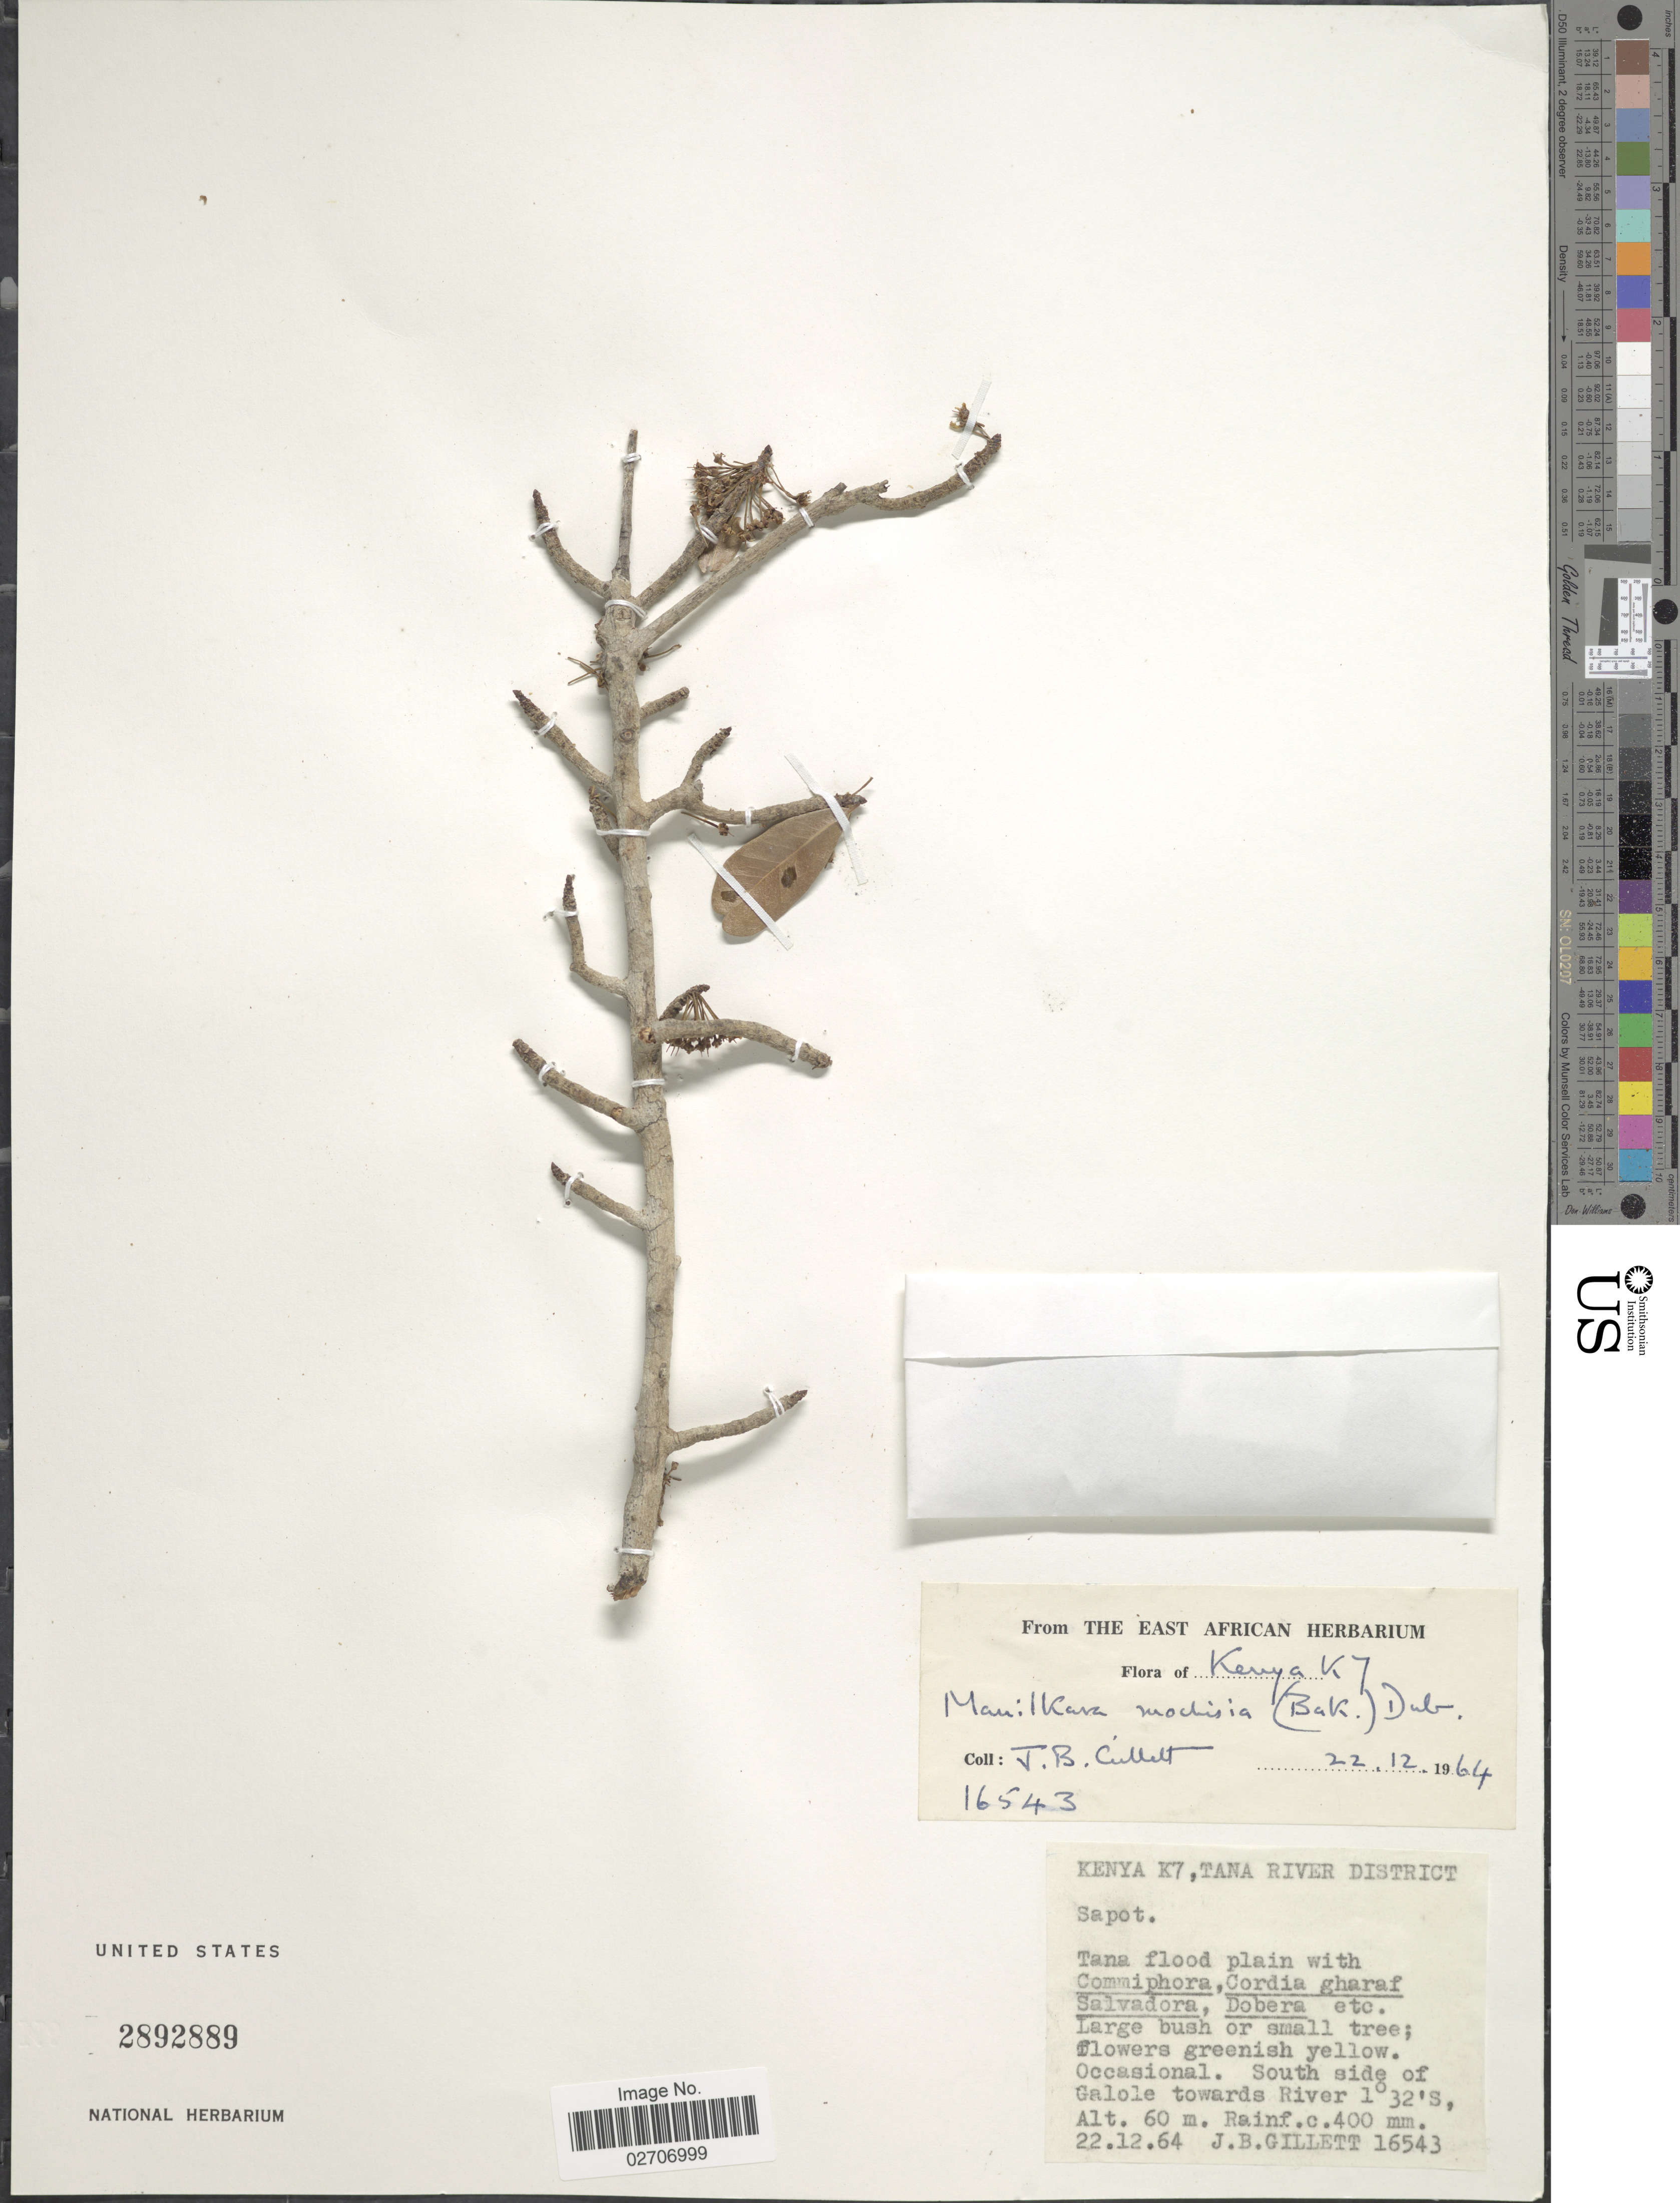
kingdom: Plantae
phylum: Tracheophyta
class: Magnoliopsida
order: Ericales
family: Sapotaceae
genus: Manilkara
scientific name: Manilkara mochisia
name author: (Baker) Dubard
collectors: J. B. Gillett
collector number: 16543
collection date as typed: Transcribed d/m/y: 22/12/64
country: Kenya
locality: Tana River District, South side of Galole towards River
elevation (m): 60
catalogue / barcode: US 2892889